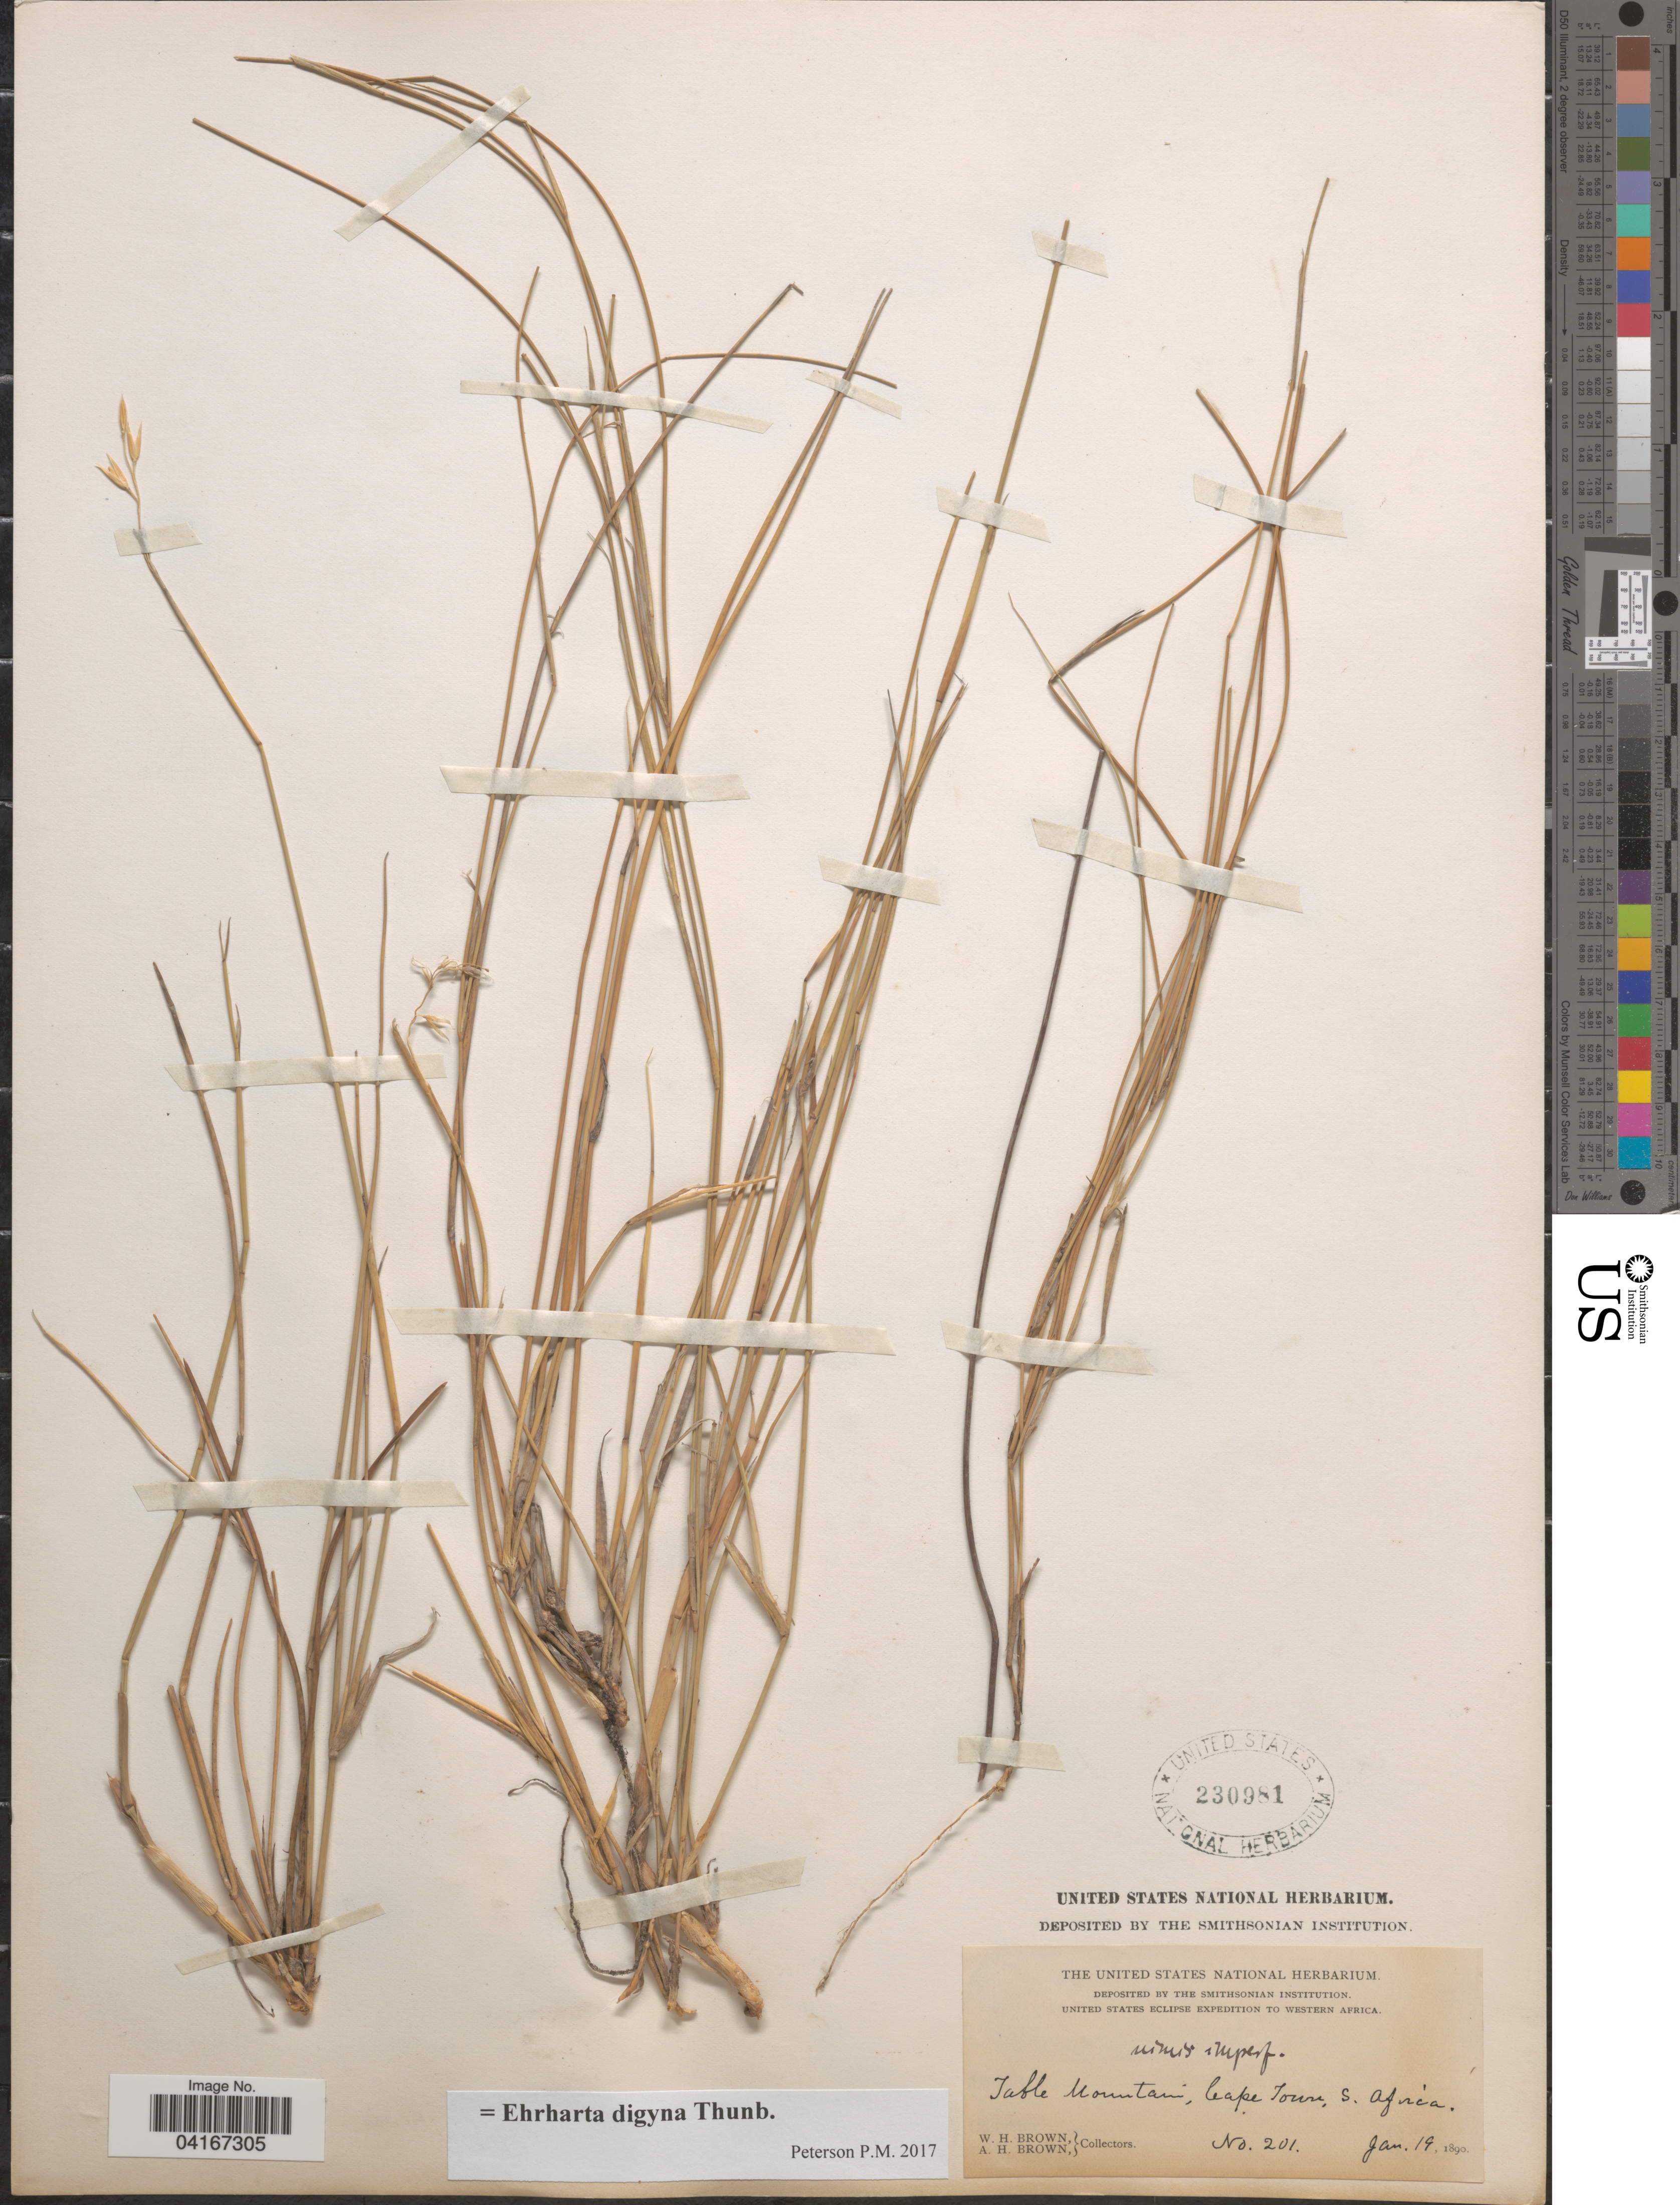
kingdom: Plantae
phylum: Tracheophyta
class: Liliopsida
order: Poales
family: Poaceae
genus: Ehrharta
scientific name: Ehrharta digyna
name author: Thunb.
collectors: W. H. Brown & A. H. Brown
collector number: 201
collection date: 1890-01-19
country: South Africa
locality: United States Eclipse Expedition to Western Africa. Table Mountain, Cape Town.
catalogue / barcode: US 230981